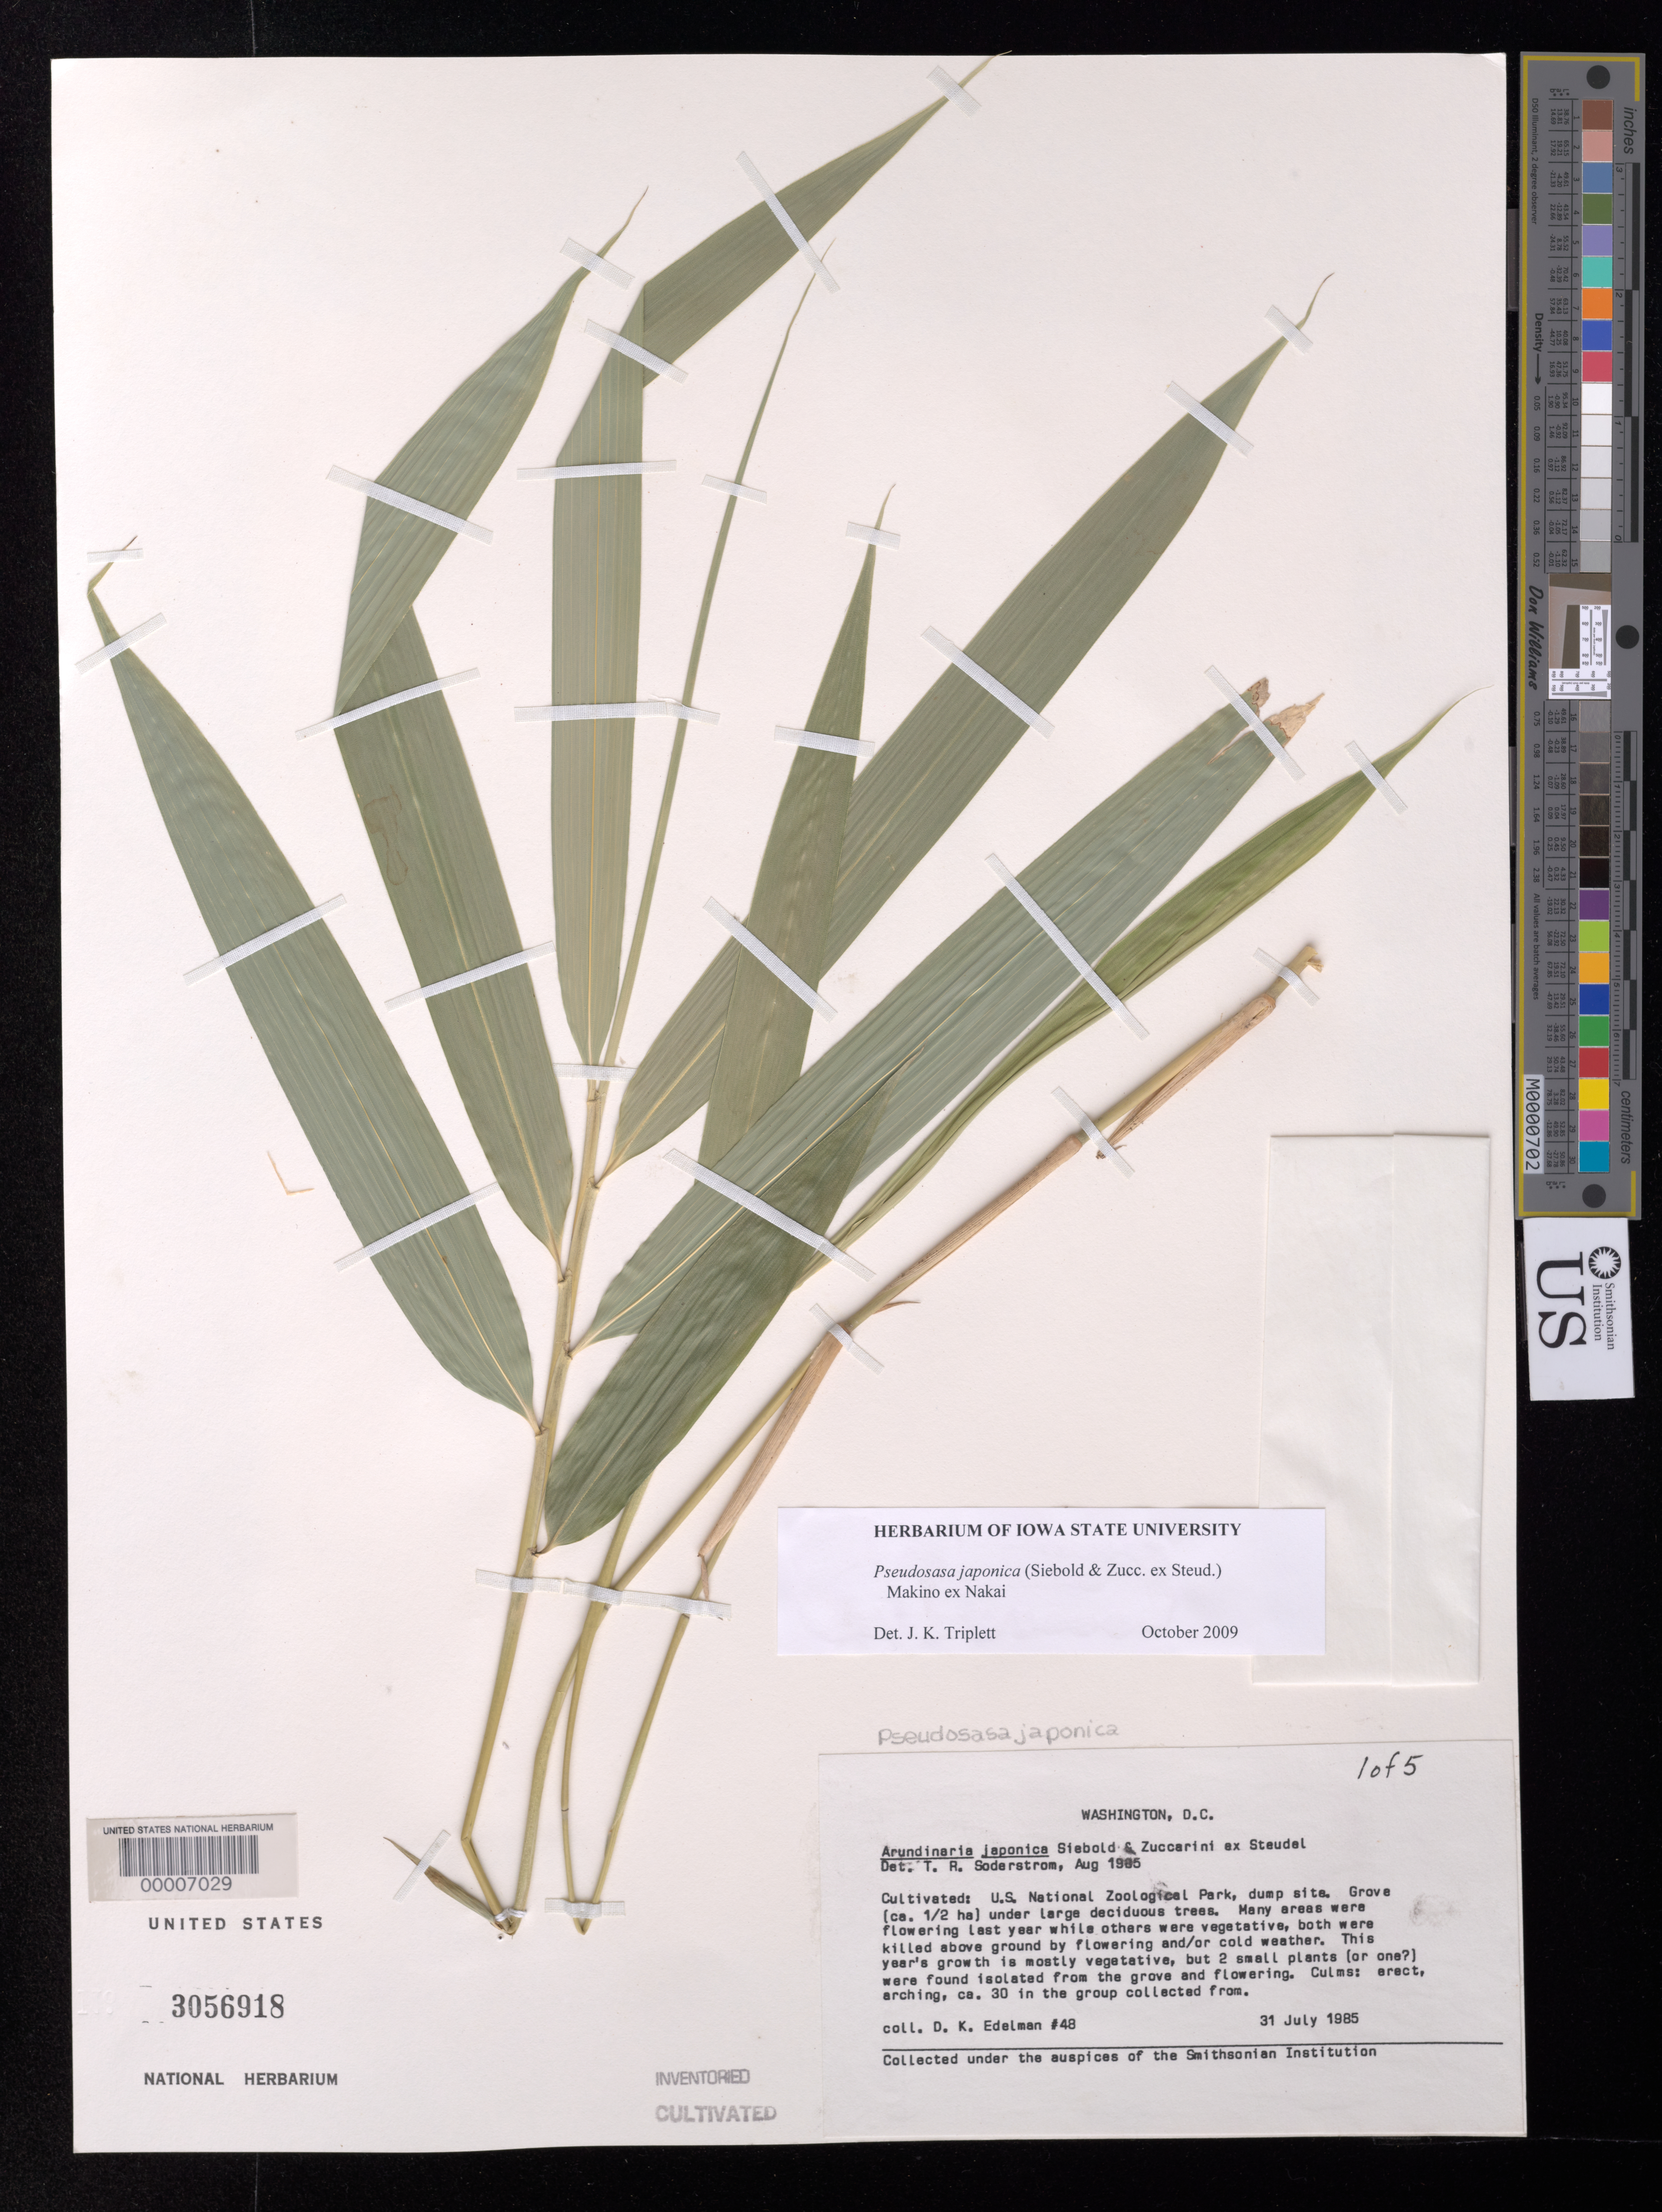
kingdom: Plantae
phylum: Tracheophyta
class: Liliopsida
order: Poales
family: Poaceae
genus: Pseudosasa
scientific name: Pseudosasa japonica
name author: (Siebold & Zucc. ex Steud.) Makino ex Nakai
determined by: Triplett, J. K.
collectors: D. Edelman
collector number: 48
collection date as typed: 31 Jul 1985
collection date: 1985-07-31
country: United States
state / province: District of Columbia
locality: National Zoological Park, dumpsite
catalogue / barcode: US 3056918